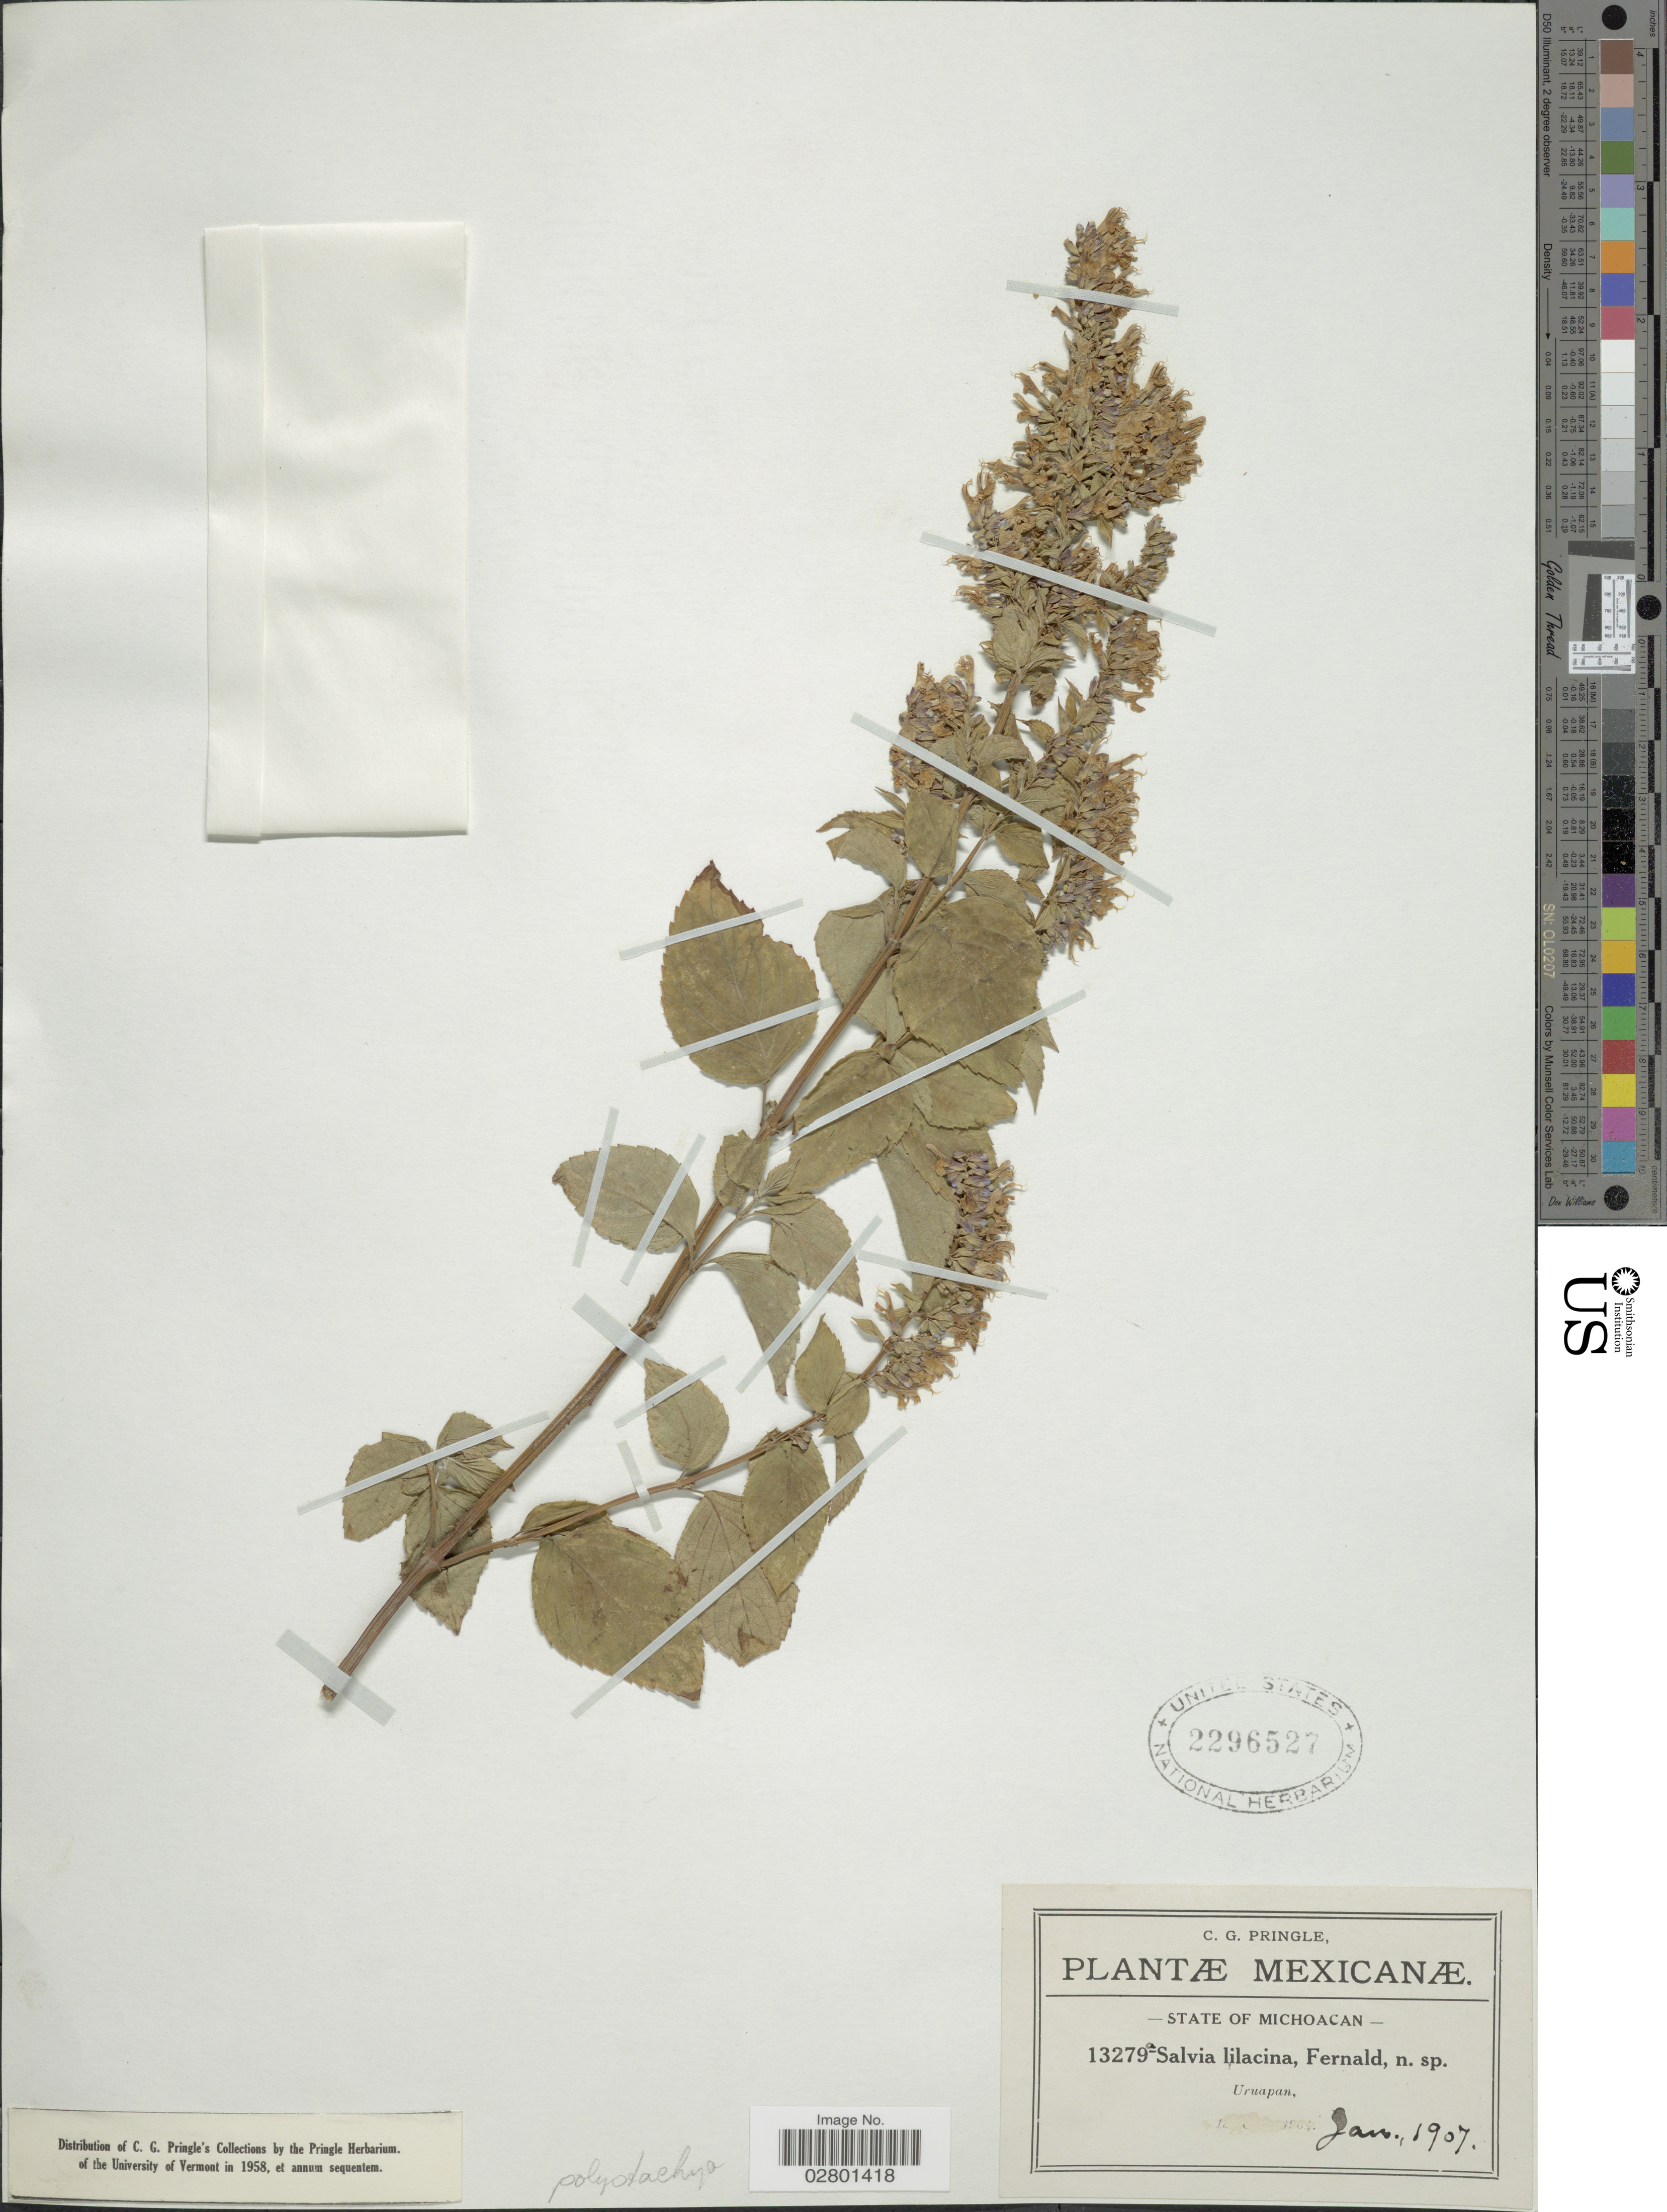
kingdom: Plantae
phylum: Tracheophyta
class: Magnoliopsida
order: Lamiales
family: Lamiaceae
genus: Salvia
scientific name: Salvia polystachya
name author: Cav.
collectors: C. G. Pringle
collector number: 13279a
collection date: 1907-01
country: Mexico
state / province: Michoacán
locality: Uruapan.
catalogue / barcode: US 2296527